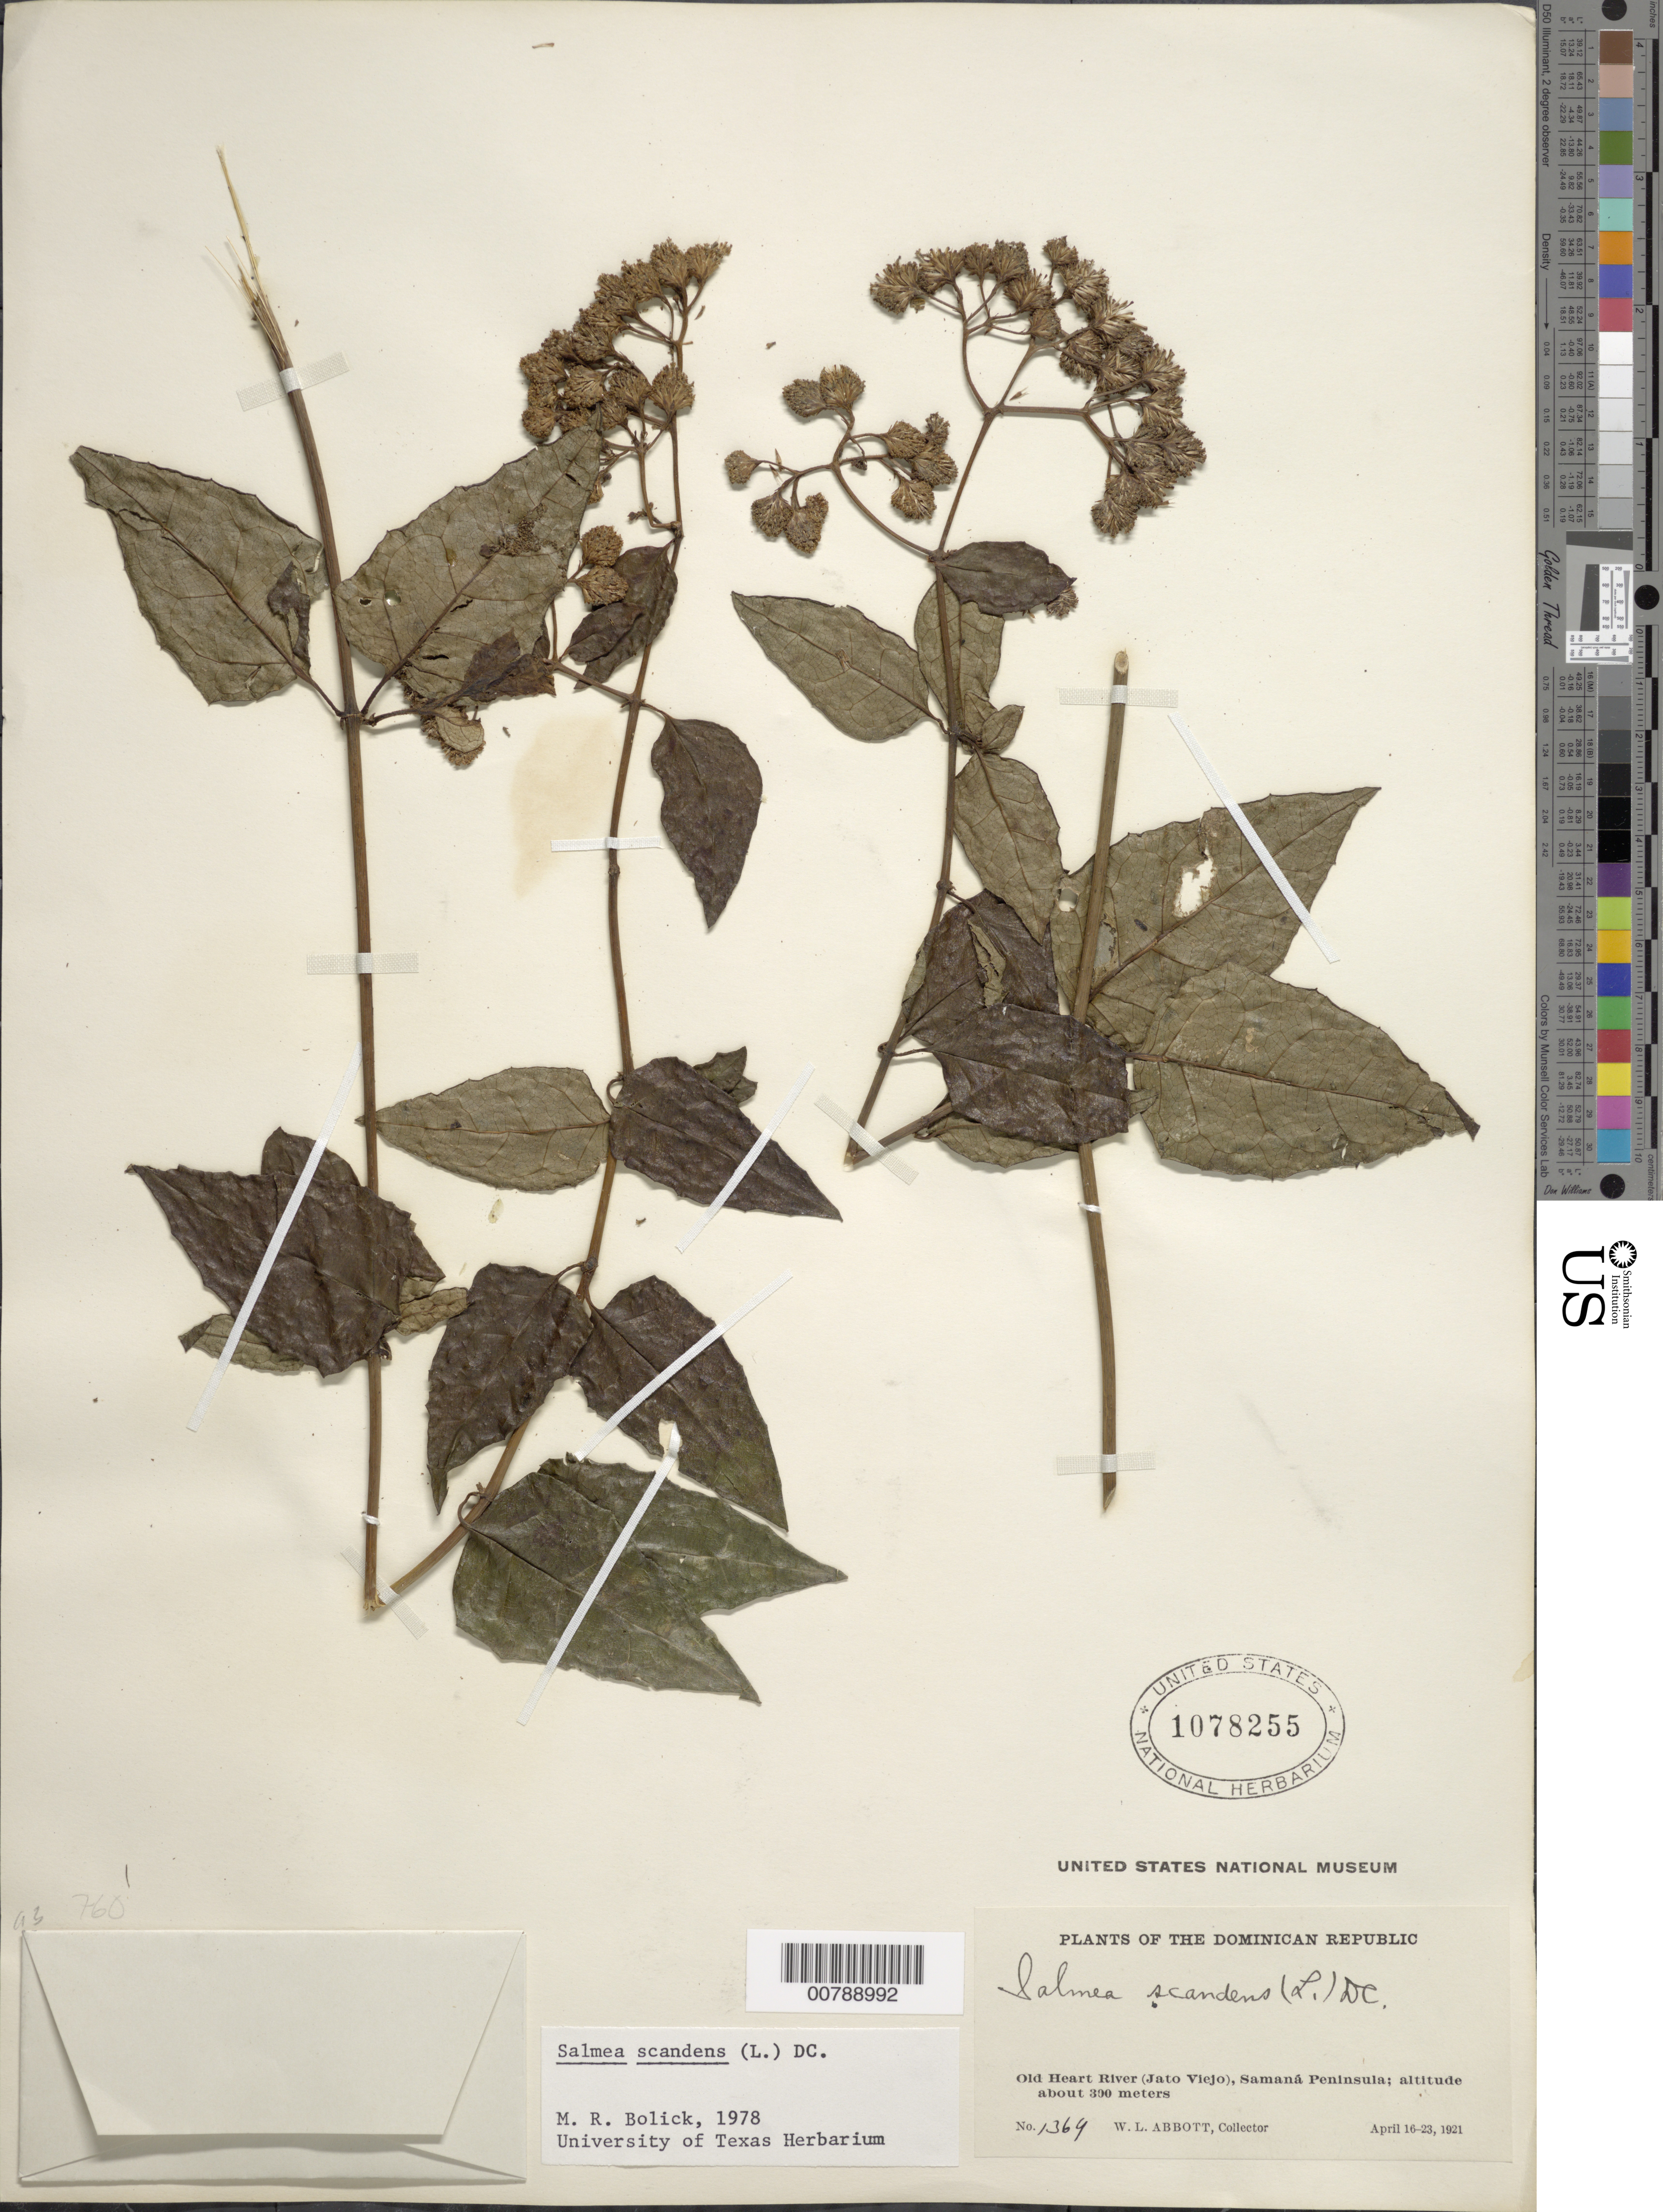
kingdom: Plantae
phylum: Tracheophyta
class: Magnoliopsida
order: Asterales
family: Asteraceae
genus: Salmea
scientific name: Salmea scandens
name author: (L.) DC.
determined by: Bolick, Margaret R., Curator (NEB), University of Nebraska State Museum (UNITED STATES)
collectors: W. L. Abbott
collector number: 1369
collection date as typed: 16 Apr 1920 to 23 Apr 1920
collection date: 1920-04-16/1920-04-23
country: Dominican Republic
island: Hispaniola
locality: Old Heart River (Jato Viejo), Samaná Peninsula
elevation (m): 300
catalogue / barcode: US 1078255